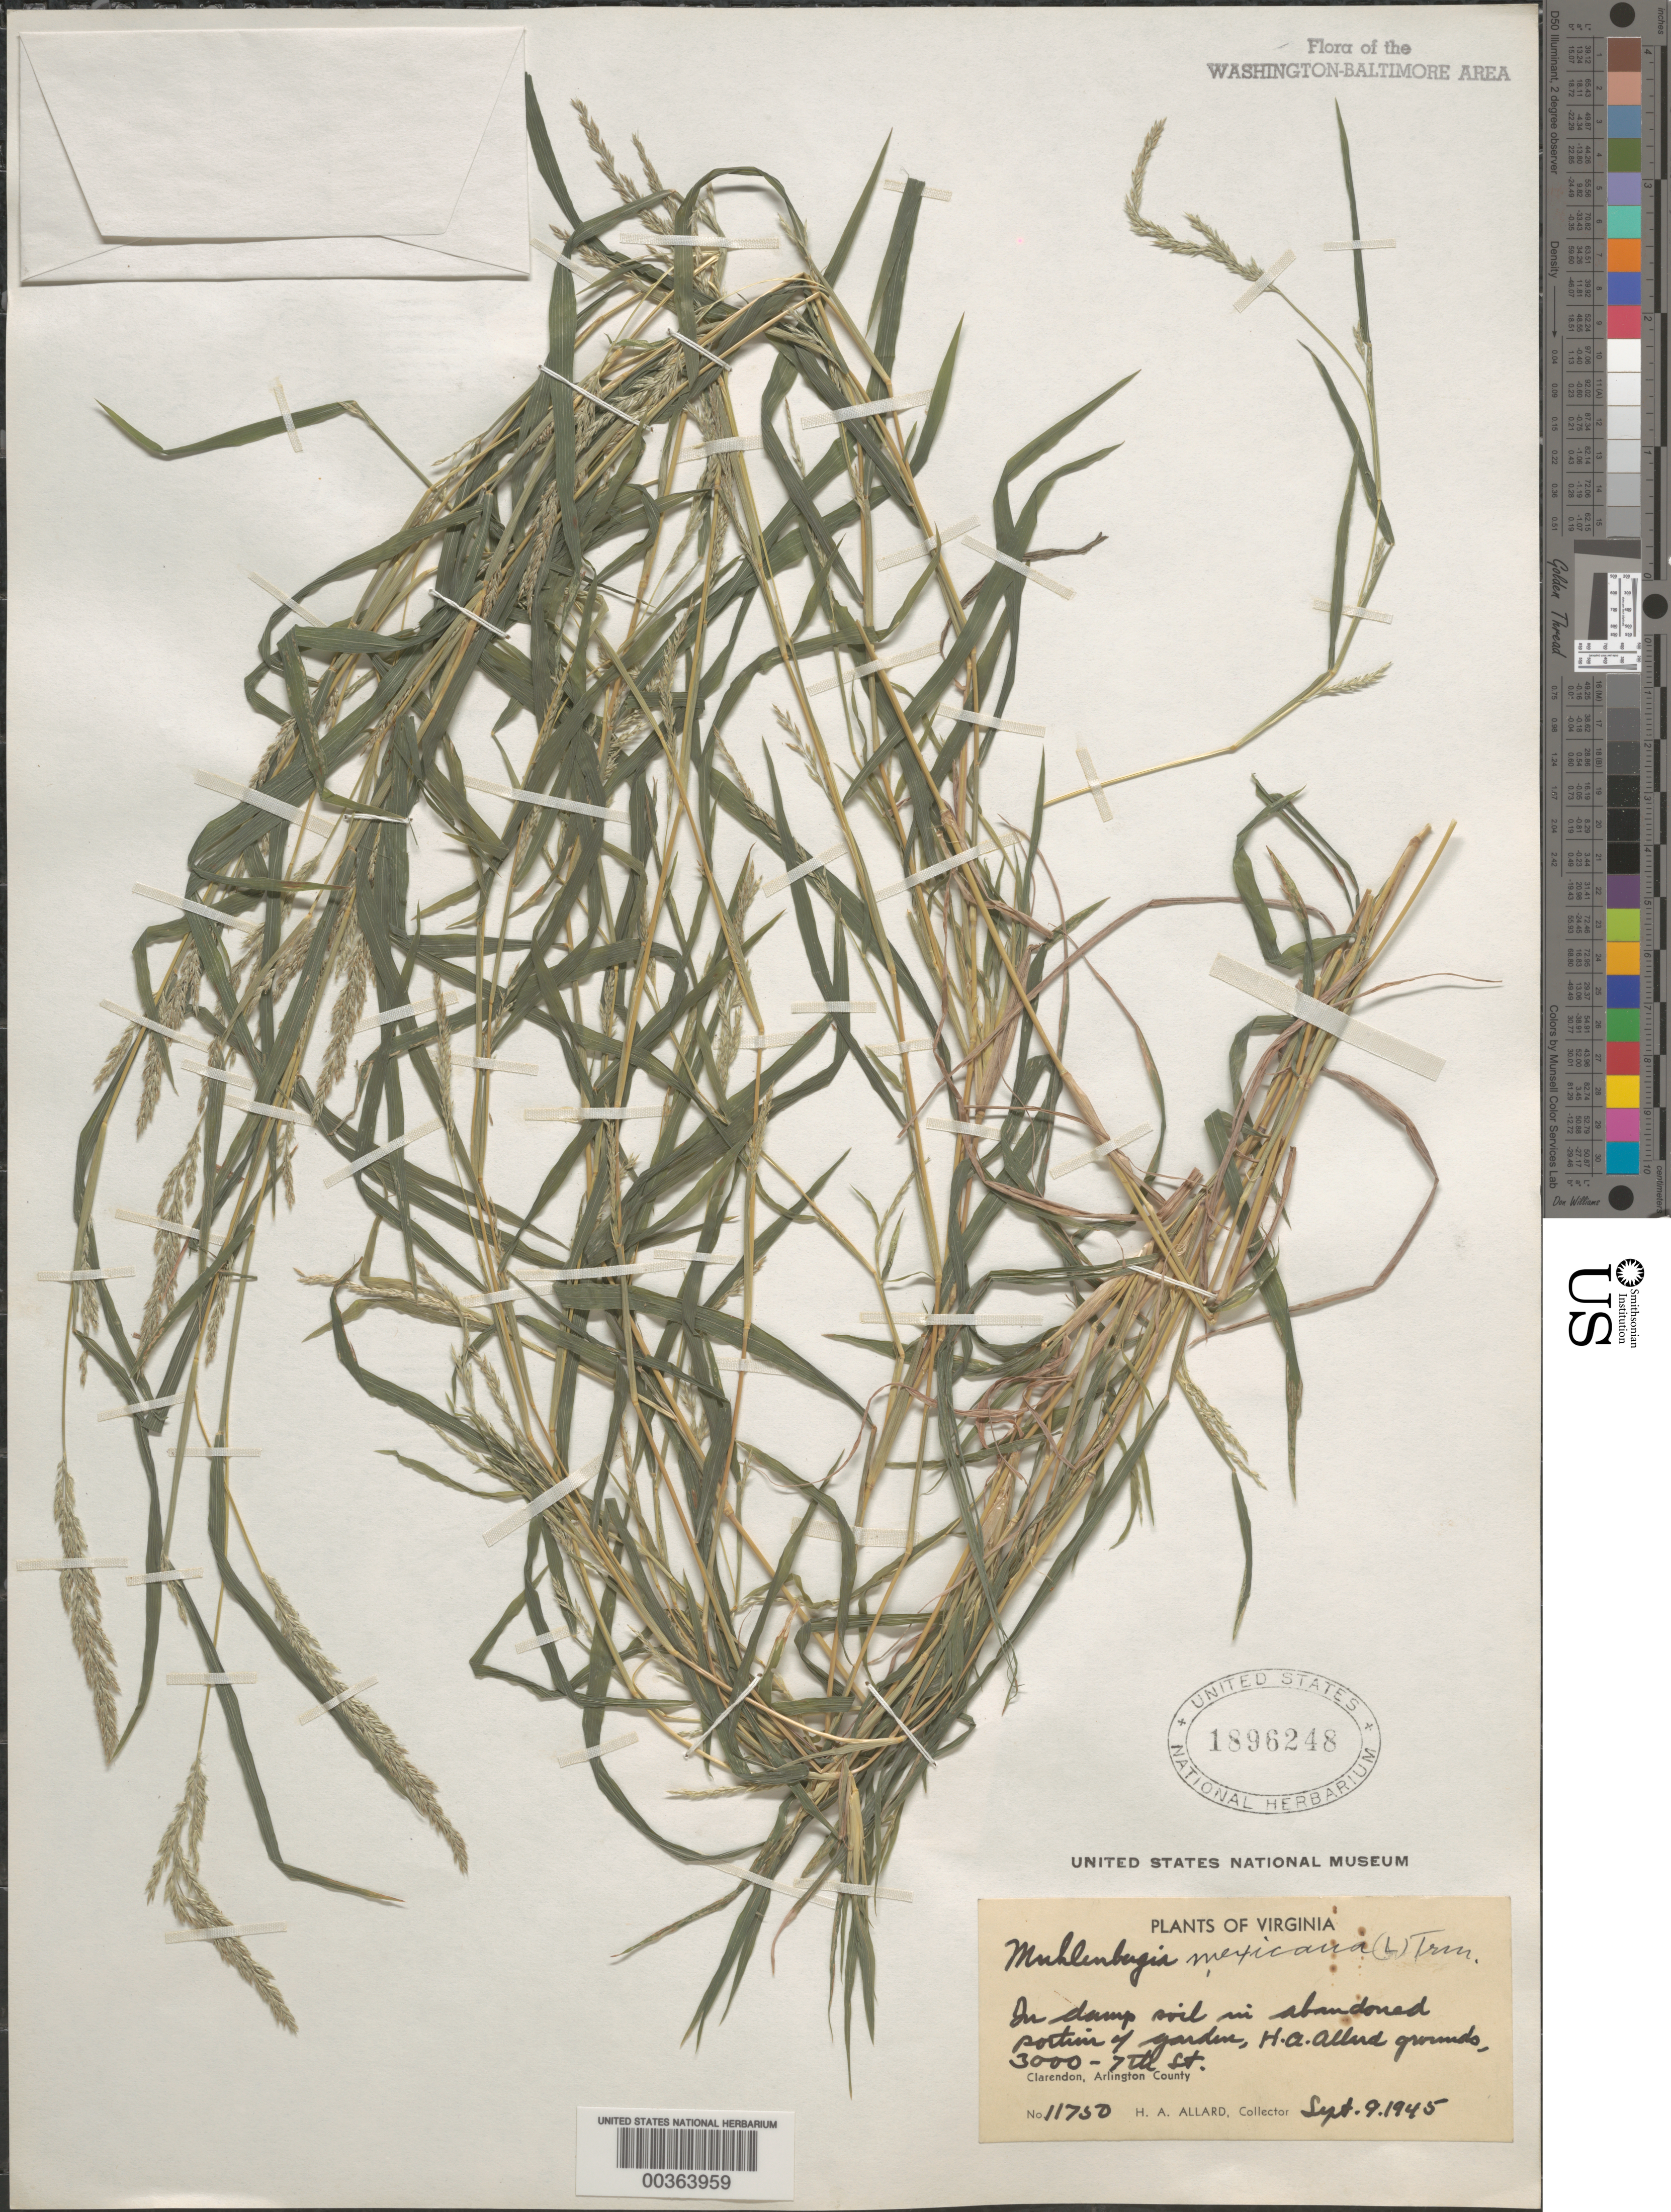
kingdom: Plantae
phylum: Tracheophyta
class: Liliopsida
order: Poales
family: Poaceae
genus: Muhlenbergia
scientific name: Muhlenbergia frondosa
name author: (Poir.) Fernald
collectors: H. A. Allard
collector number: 11750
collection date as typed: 09 Sep 1945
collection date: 1945-09-09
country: United States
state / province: Virginia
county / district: Arlington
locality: Allards Garden, Clarendon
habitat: In damp soil in old garden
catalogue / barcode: US 1896248